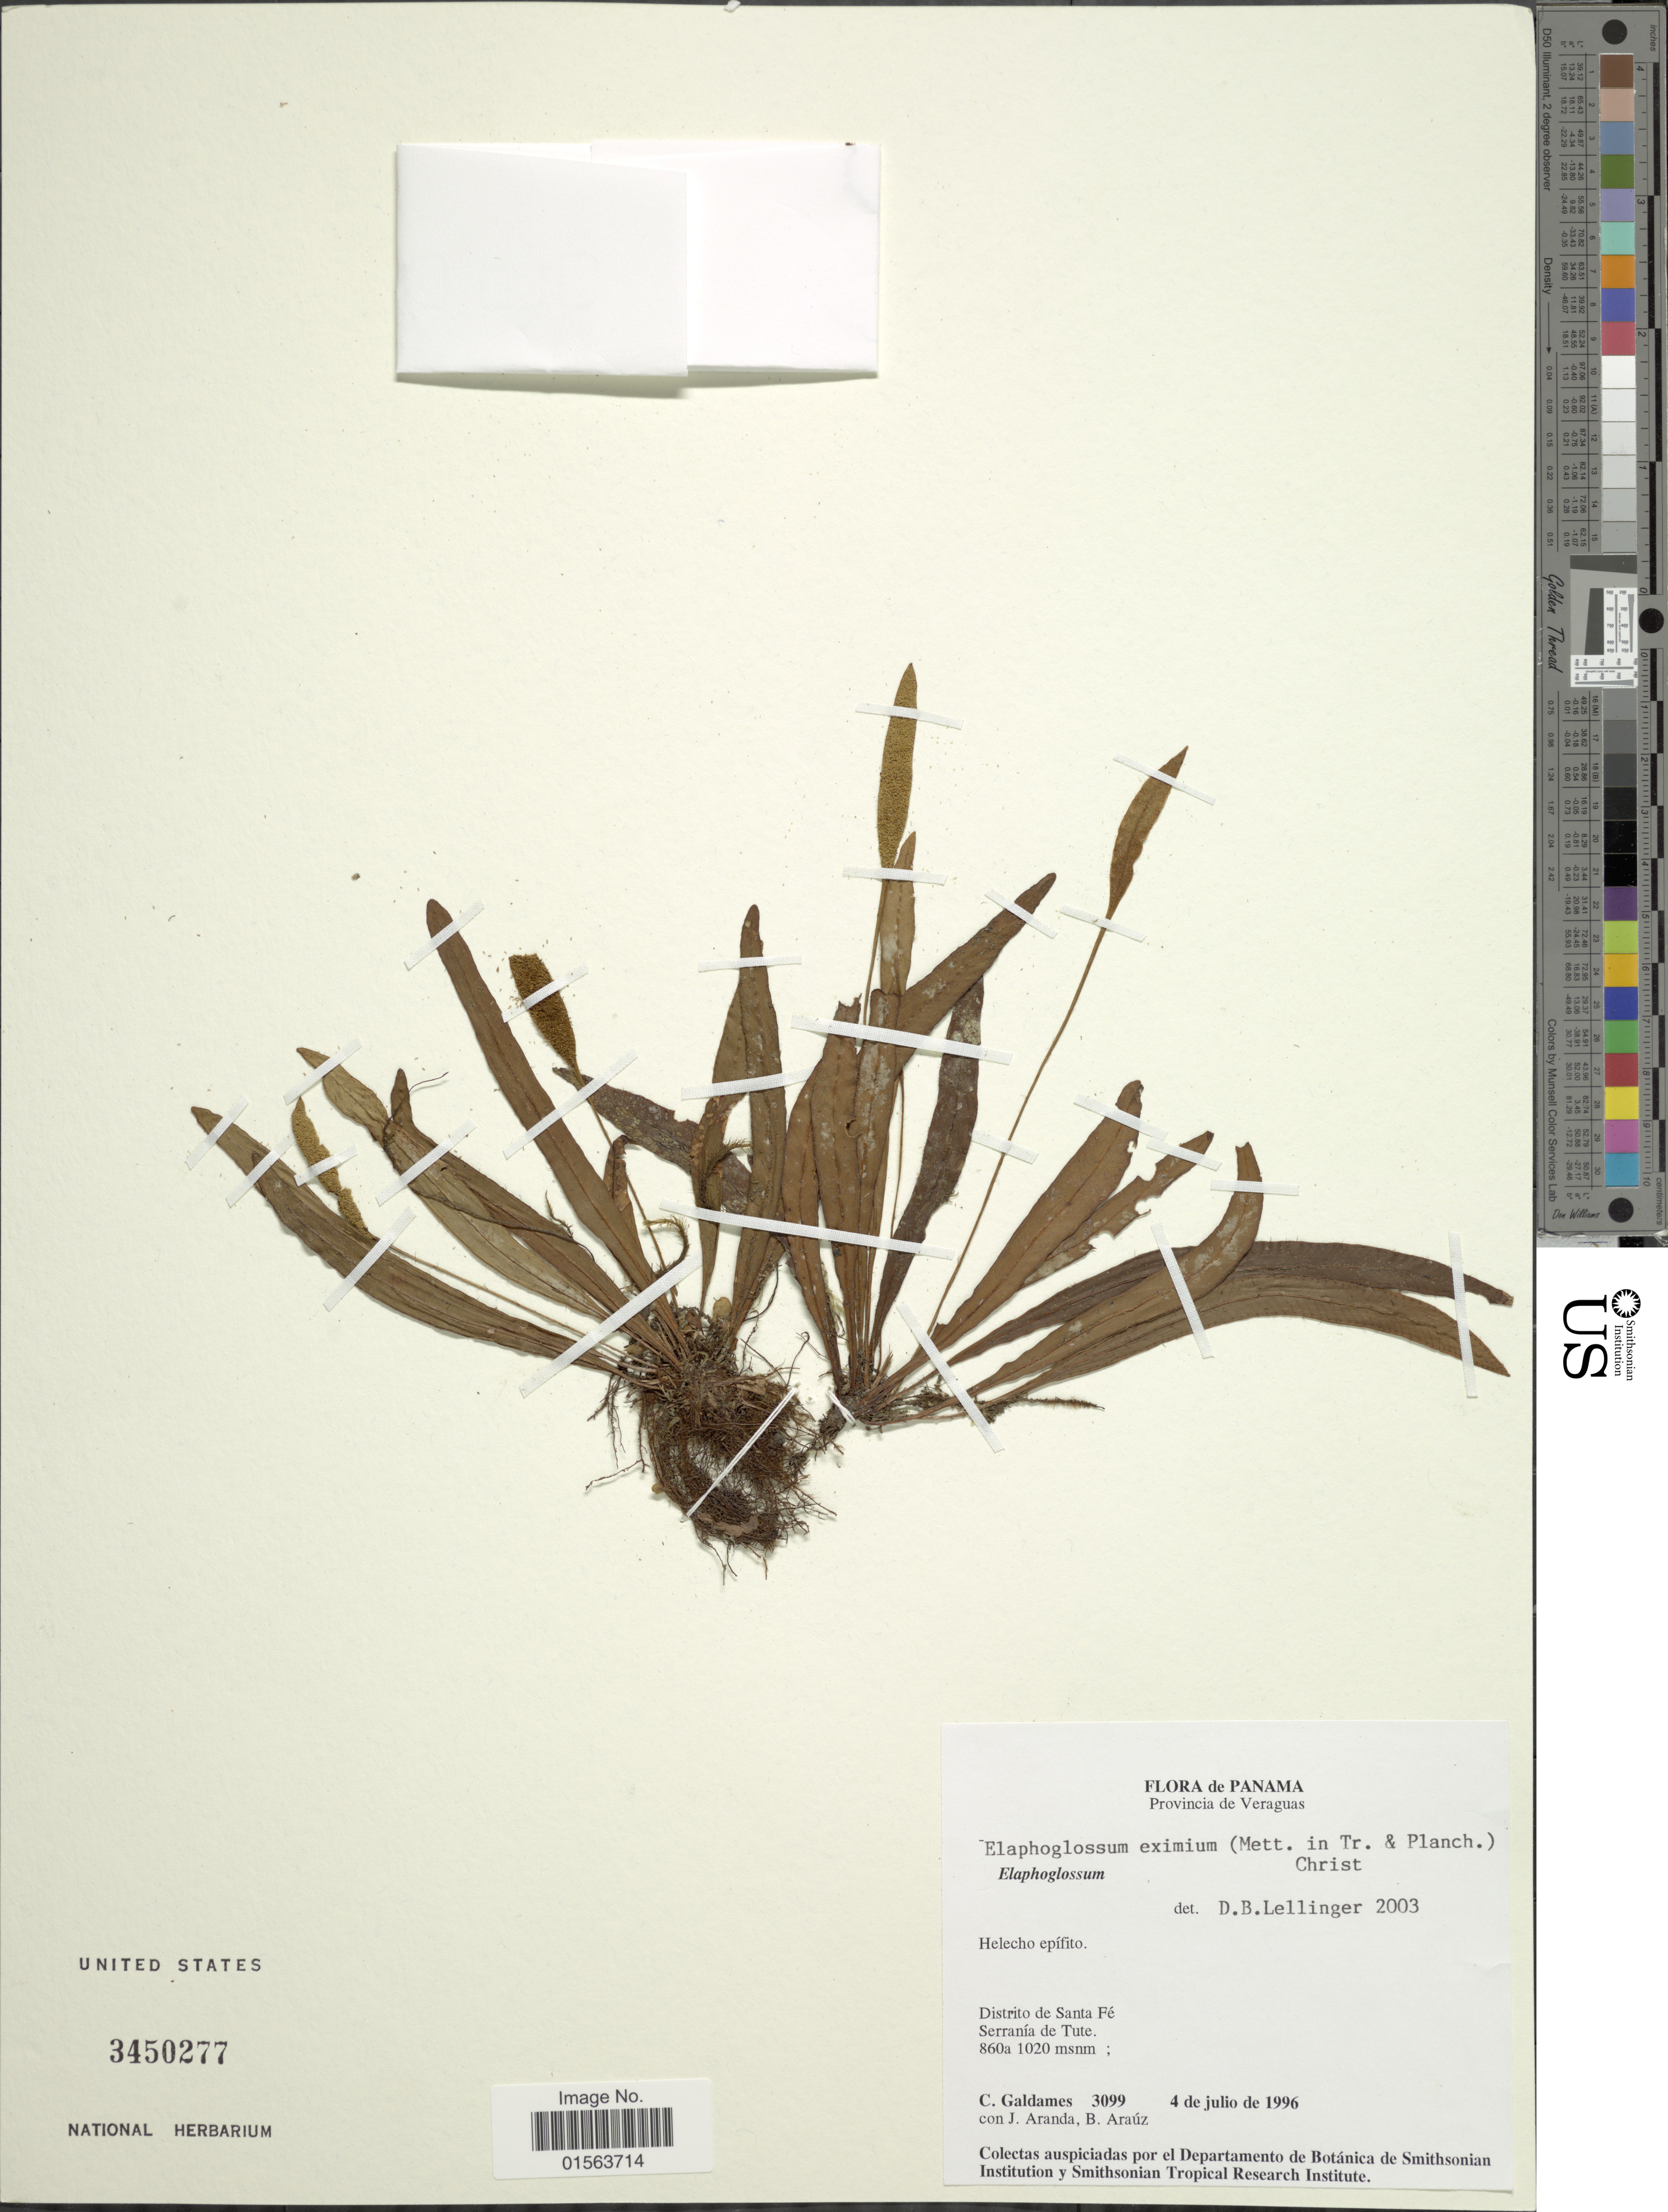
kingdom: Plantae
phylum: Tracheophyta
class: Polypodiopsida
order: Polypodiales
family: Dryopteridaceae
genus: Elaphoglossum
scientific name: Elaphoglossum eximium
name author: (Mett.) Christ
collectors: C. Galdames, J. Aranda & B. Araúz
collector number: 3099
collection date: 1996-07-04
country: Panama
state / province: Veraguas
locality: Provincia de Veraguas, Distrito de Santa Fe, Serrania de Tute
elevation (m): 860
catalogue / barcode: US 3450277